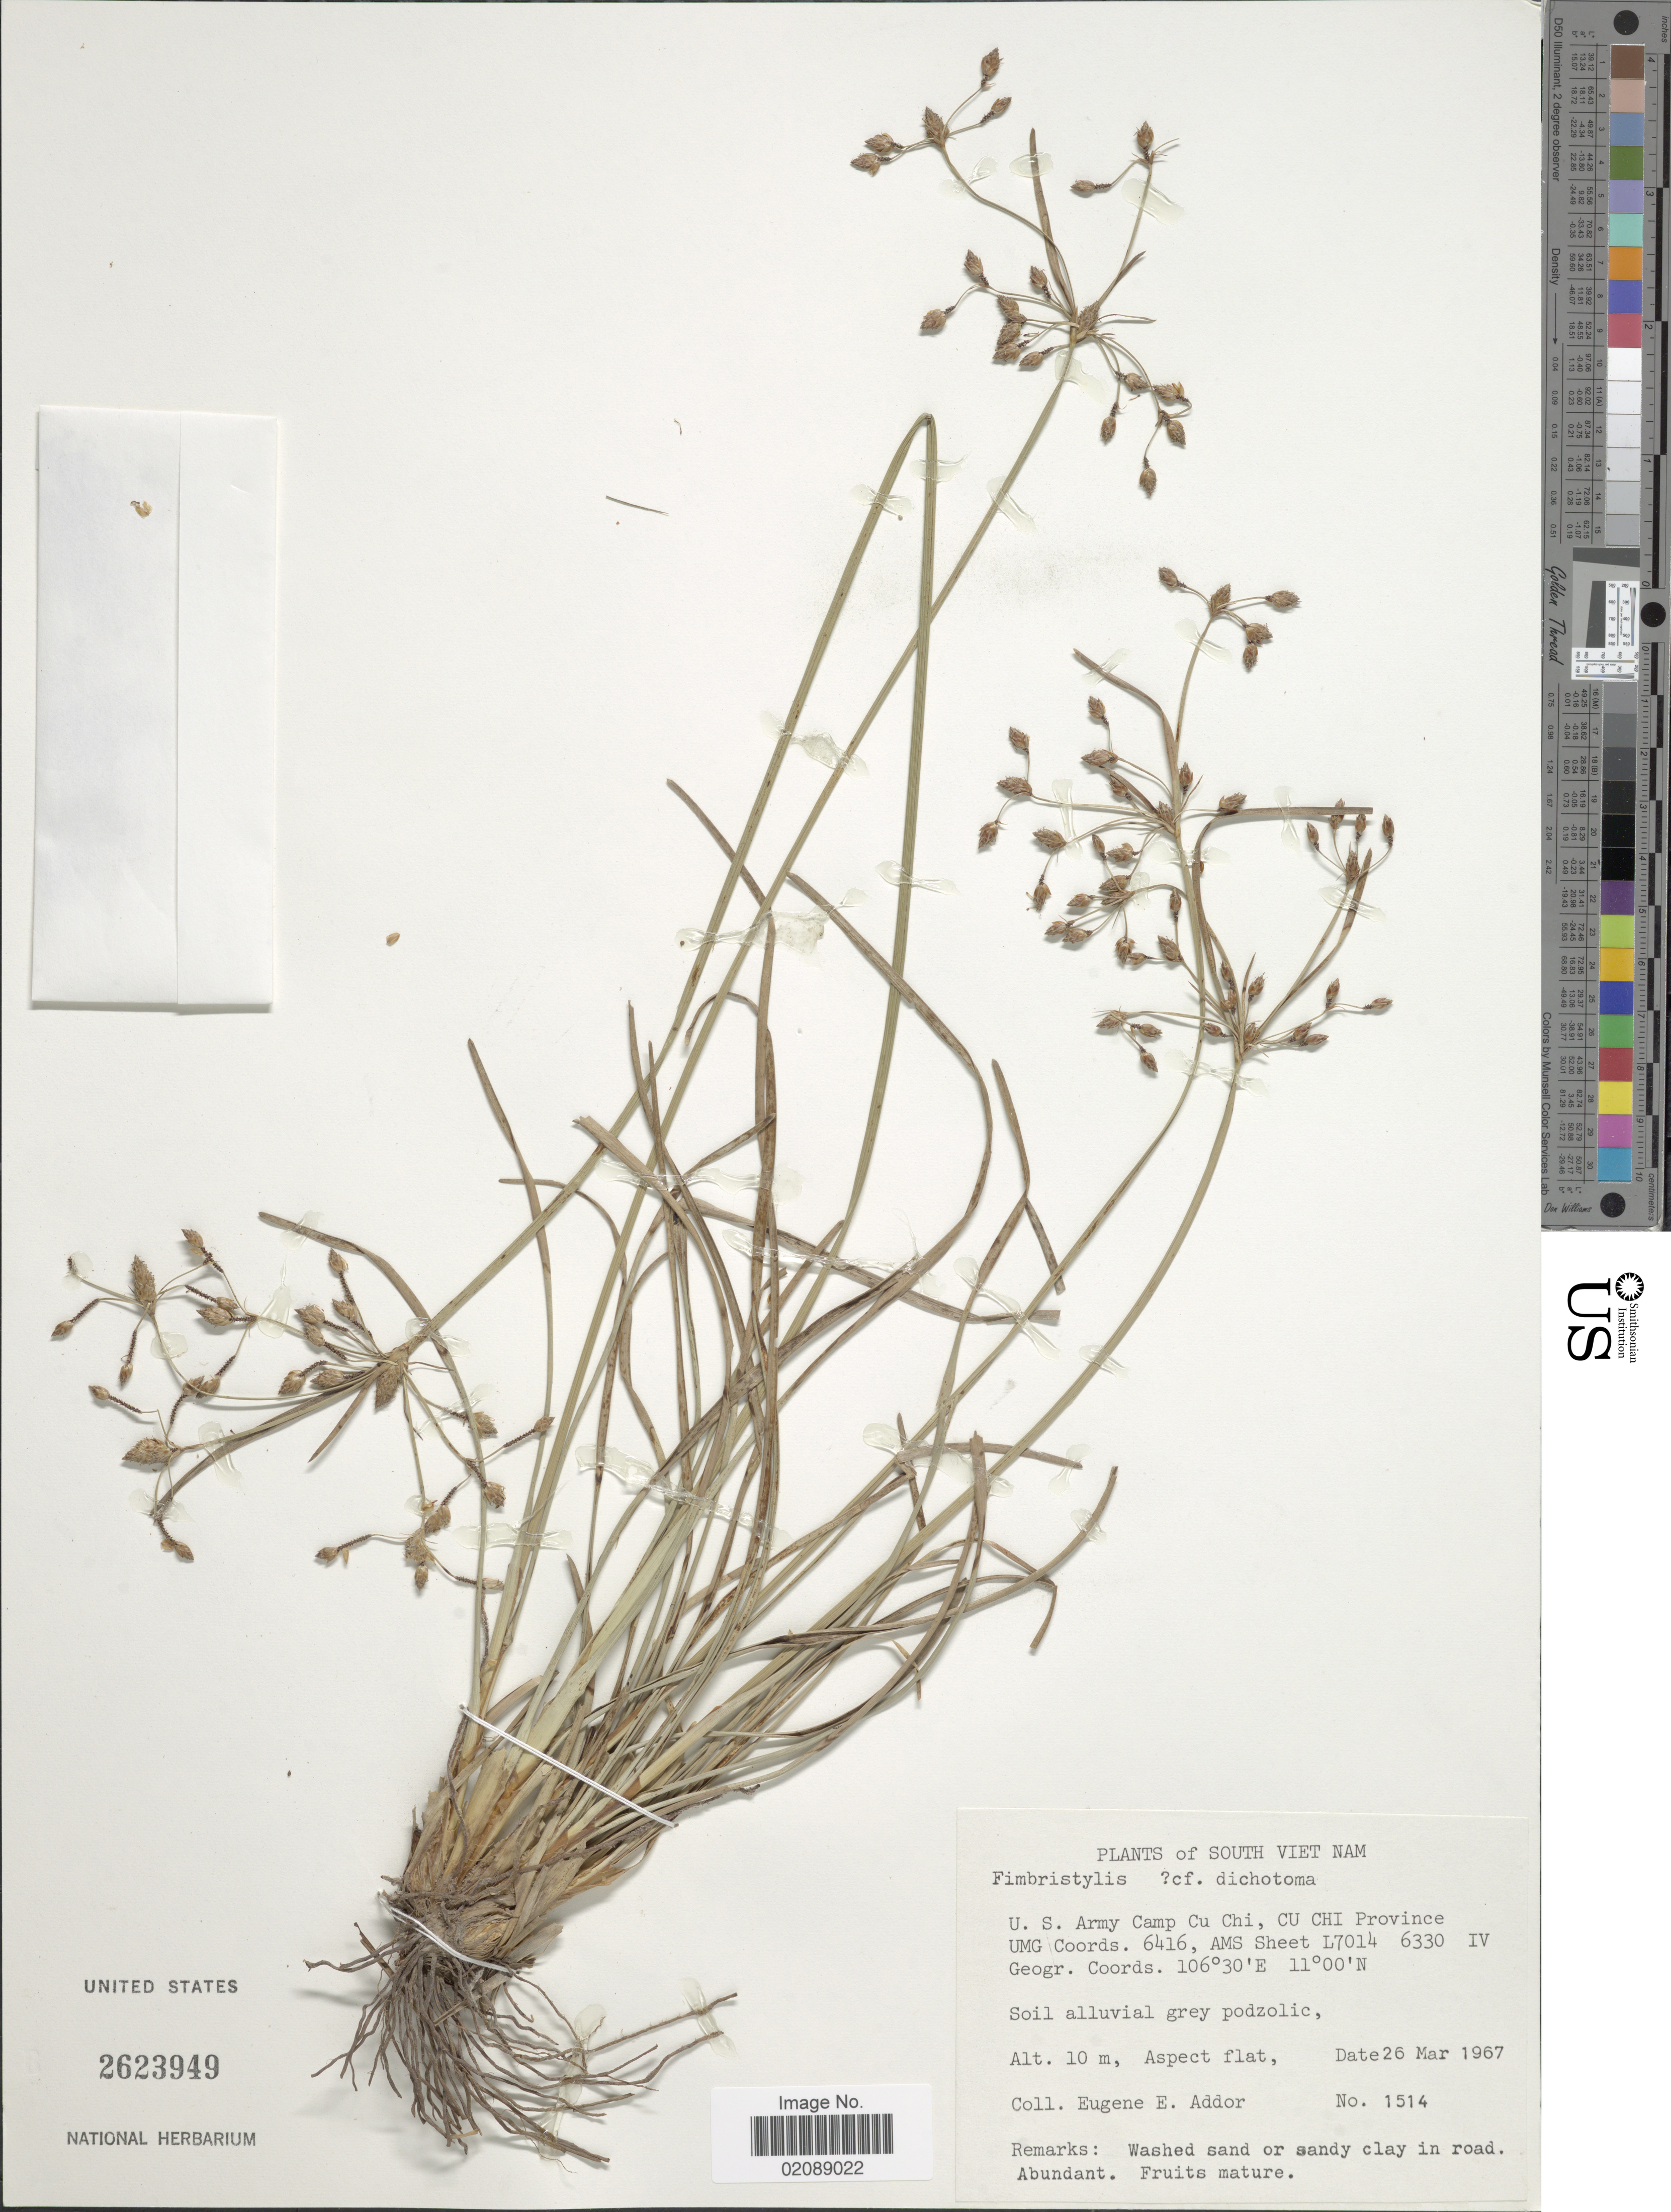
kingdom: Plantae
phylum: Tracheophyta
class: Liliopsida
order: Poales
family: Cyperaceae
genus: Fimbristylis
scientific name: Fimbristylis dichotoma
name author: (L.) Vahl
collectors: E. E. Addor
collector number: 1514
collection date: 1967-03-26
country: Vietnam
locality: South Vietnam, U.S. Army Camp Cu Chi, Cu Chi Province UMG Coords. 6416, AMS Sheet L7014 6330 IV Geogr Coords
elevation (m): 10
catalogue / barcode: US 2623949